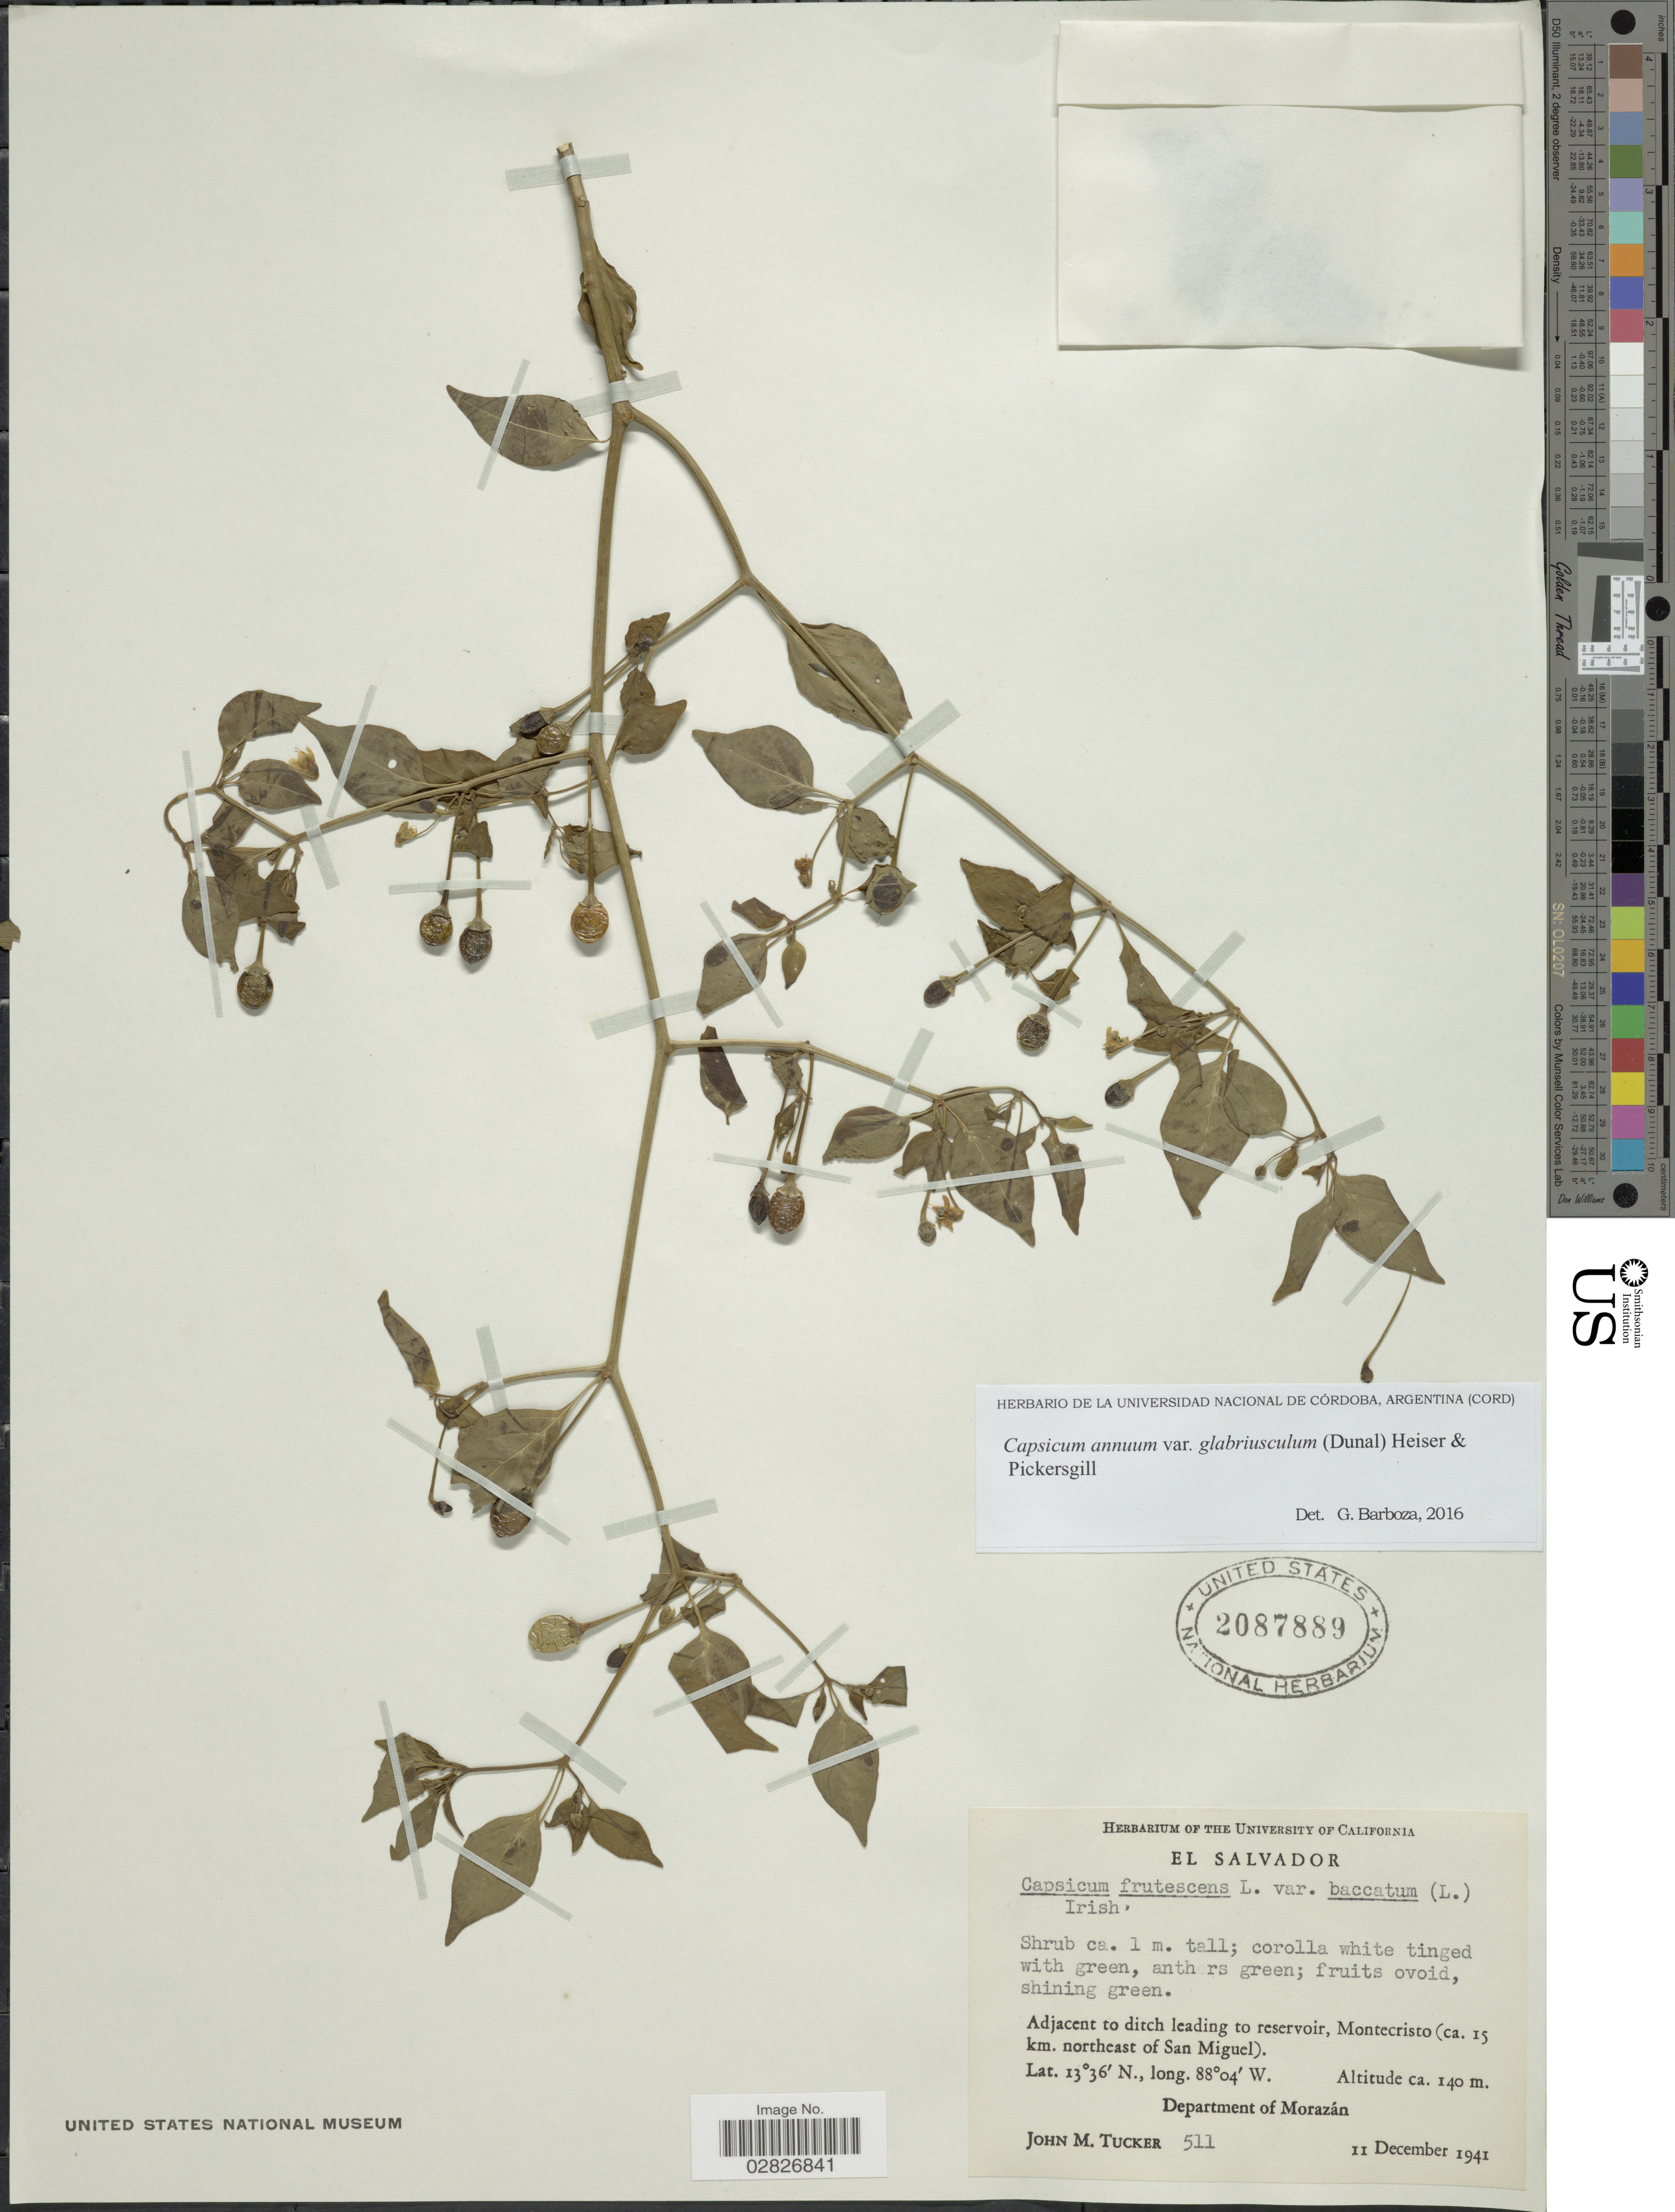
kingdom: Plantae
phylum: Tracheophyta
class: Magnoliopsida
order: Solanales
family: Solanaceae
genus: Capsicum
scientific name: Capsicum annuum var. glabriusculum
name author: (Dunal) Heiser & Pickersgill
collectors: J. M. Tucker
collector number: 511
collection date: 1941-12-11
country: El Salvador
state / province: Morazan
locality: Adjacent to ditch leading to reservoir, Montecristo (ca. 15 km. northeast of San Miguel), Department of Morazán.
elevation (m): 140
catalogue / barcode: US 2087889